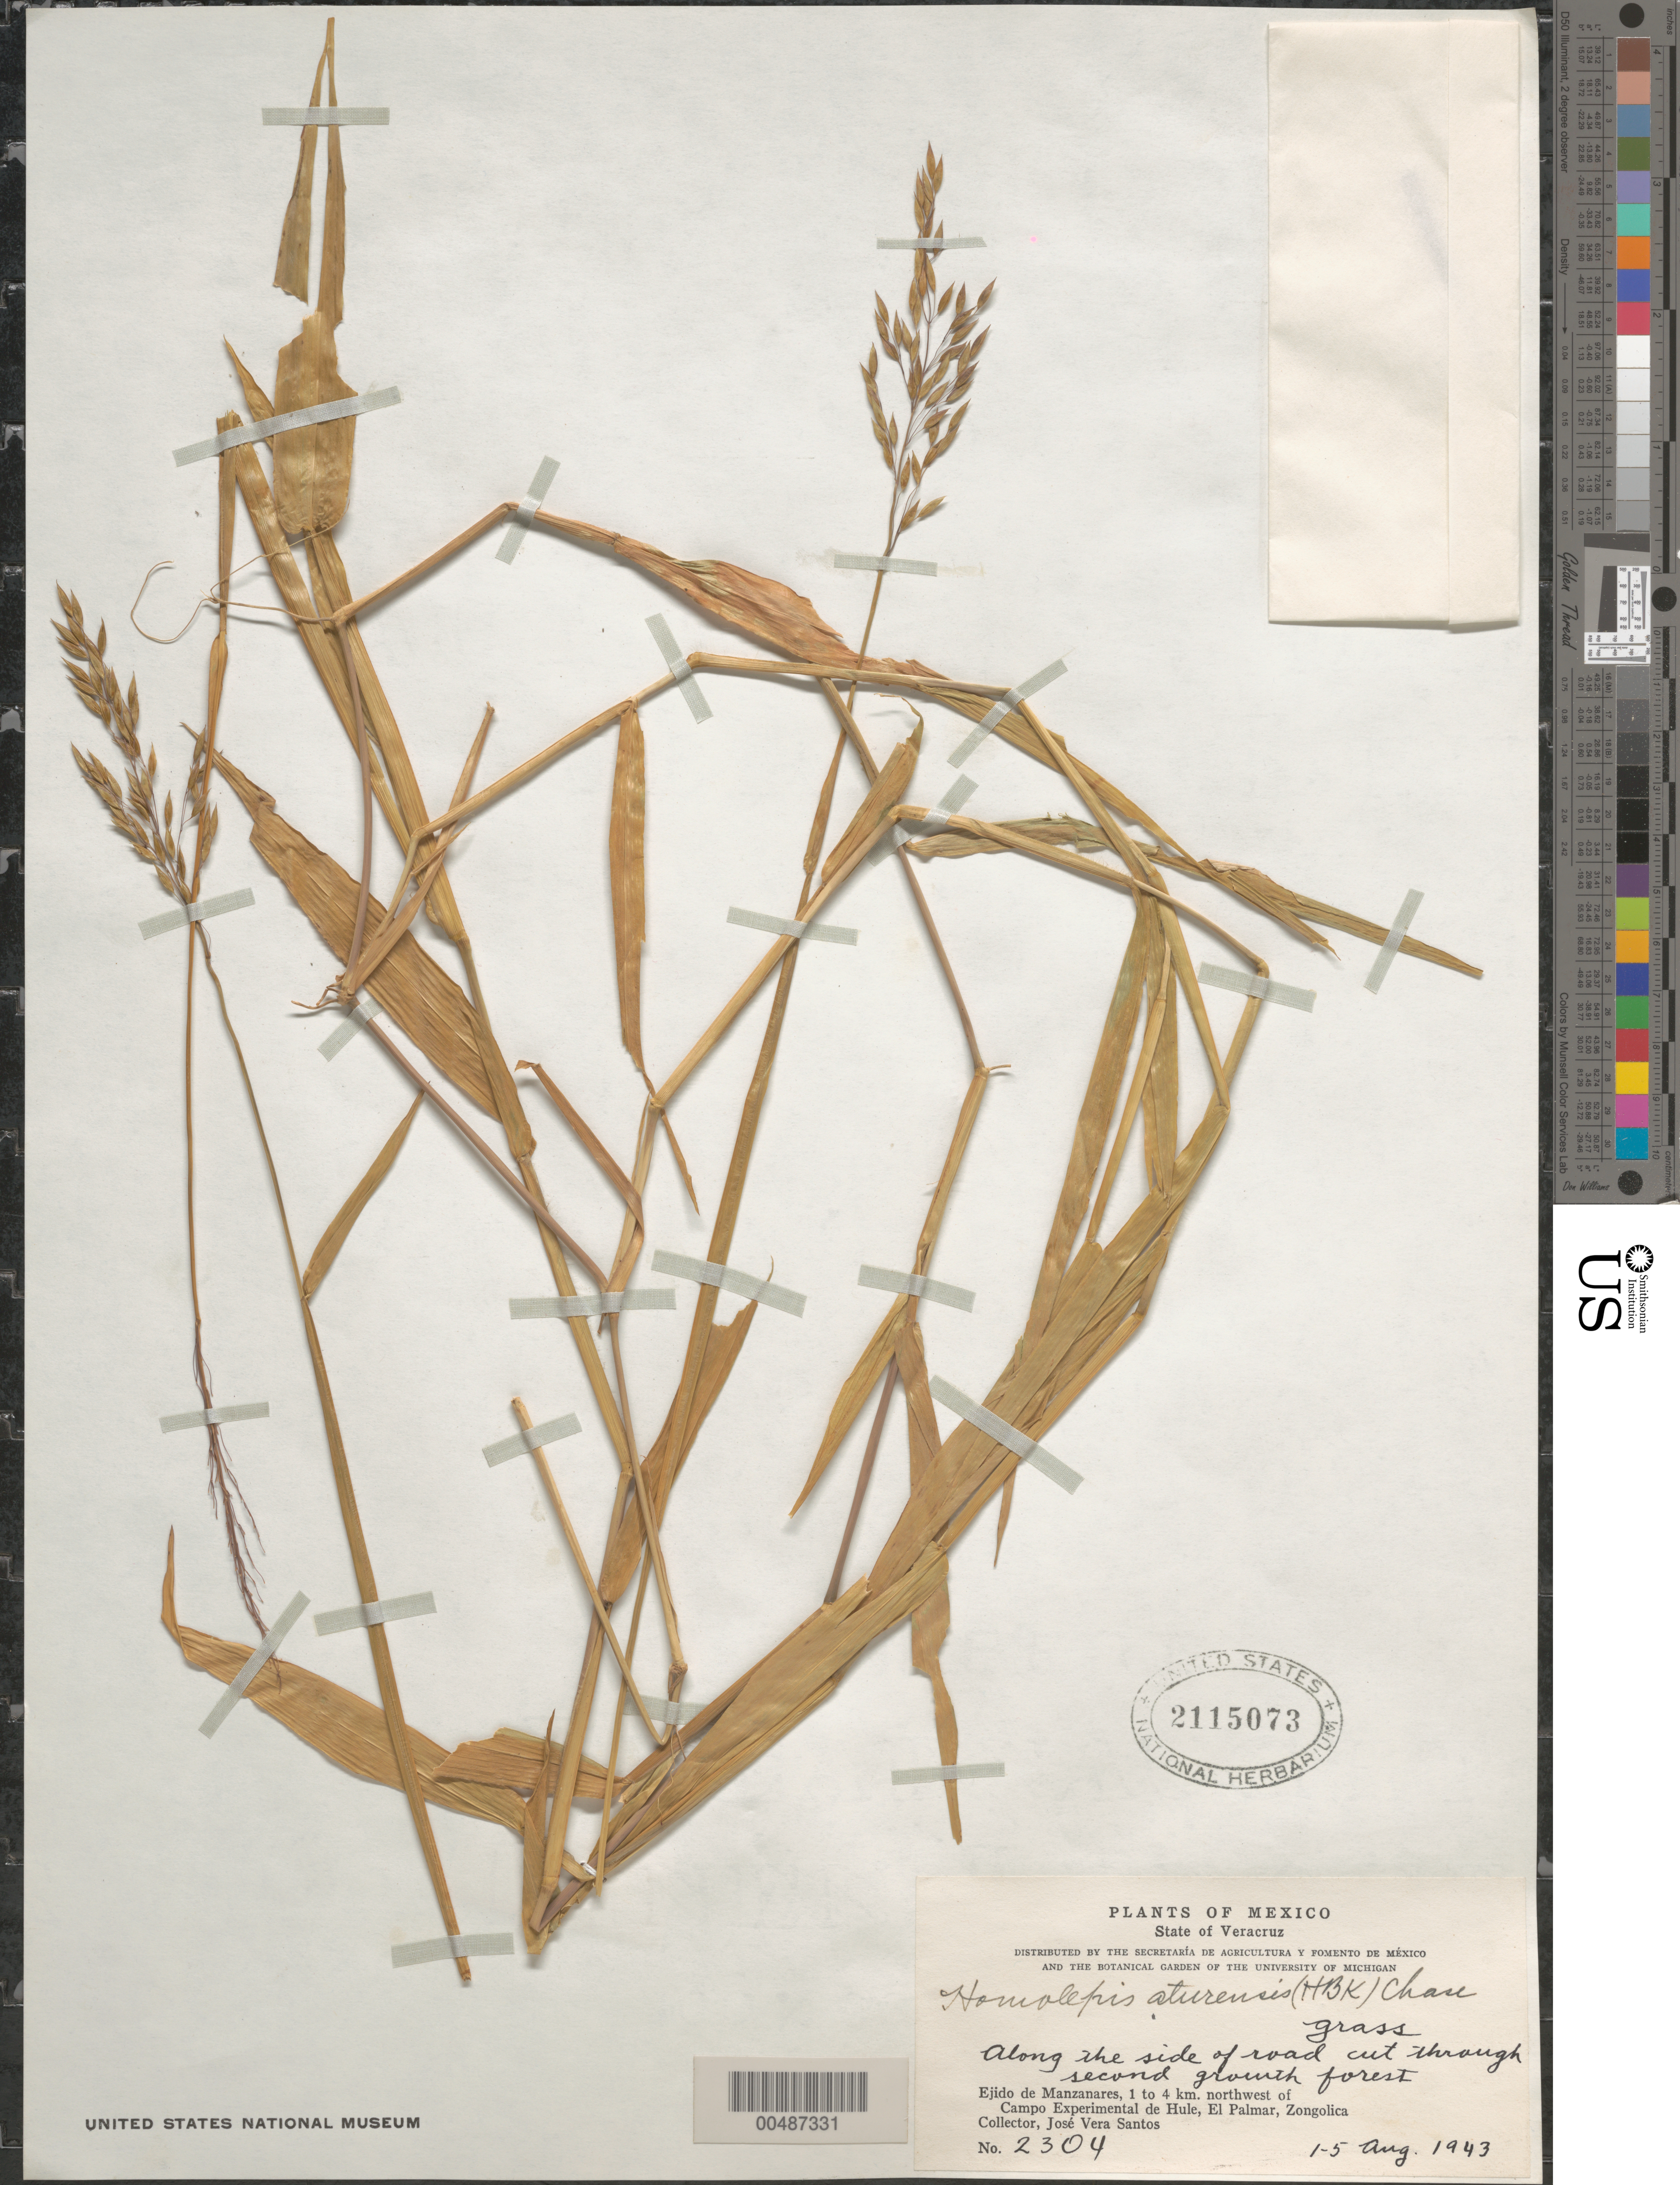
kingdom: Plantae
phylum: Tracheophyta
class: Liliopsida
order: Poales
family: Poaceae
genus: Homolepis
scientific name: Homolepis aturensis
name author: (Kunth) Chase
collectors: J. V. Santos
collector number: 2304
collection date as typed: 1 Aug 1943 to 5 Aug 1943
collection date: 1943-08-01/1943-08-05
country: Mexico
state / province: Veracruz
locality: Ejido de Manzanares, 1 to 4 km NW of Campo Experimental de Hule, El Palmar, Zongolica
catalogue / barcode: US 2115073